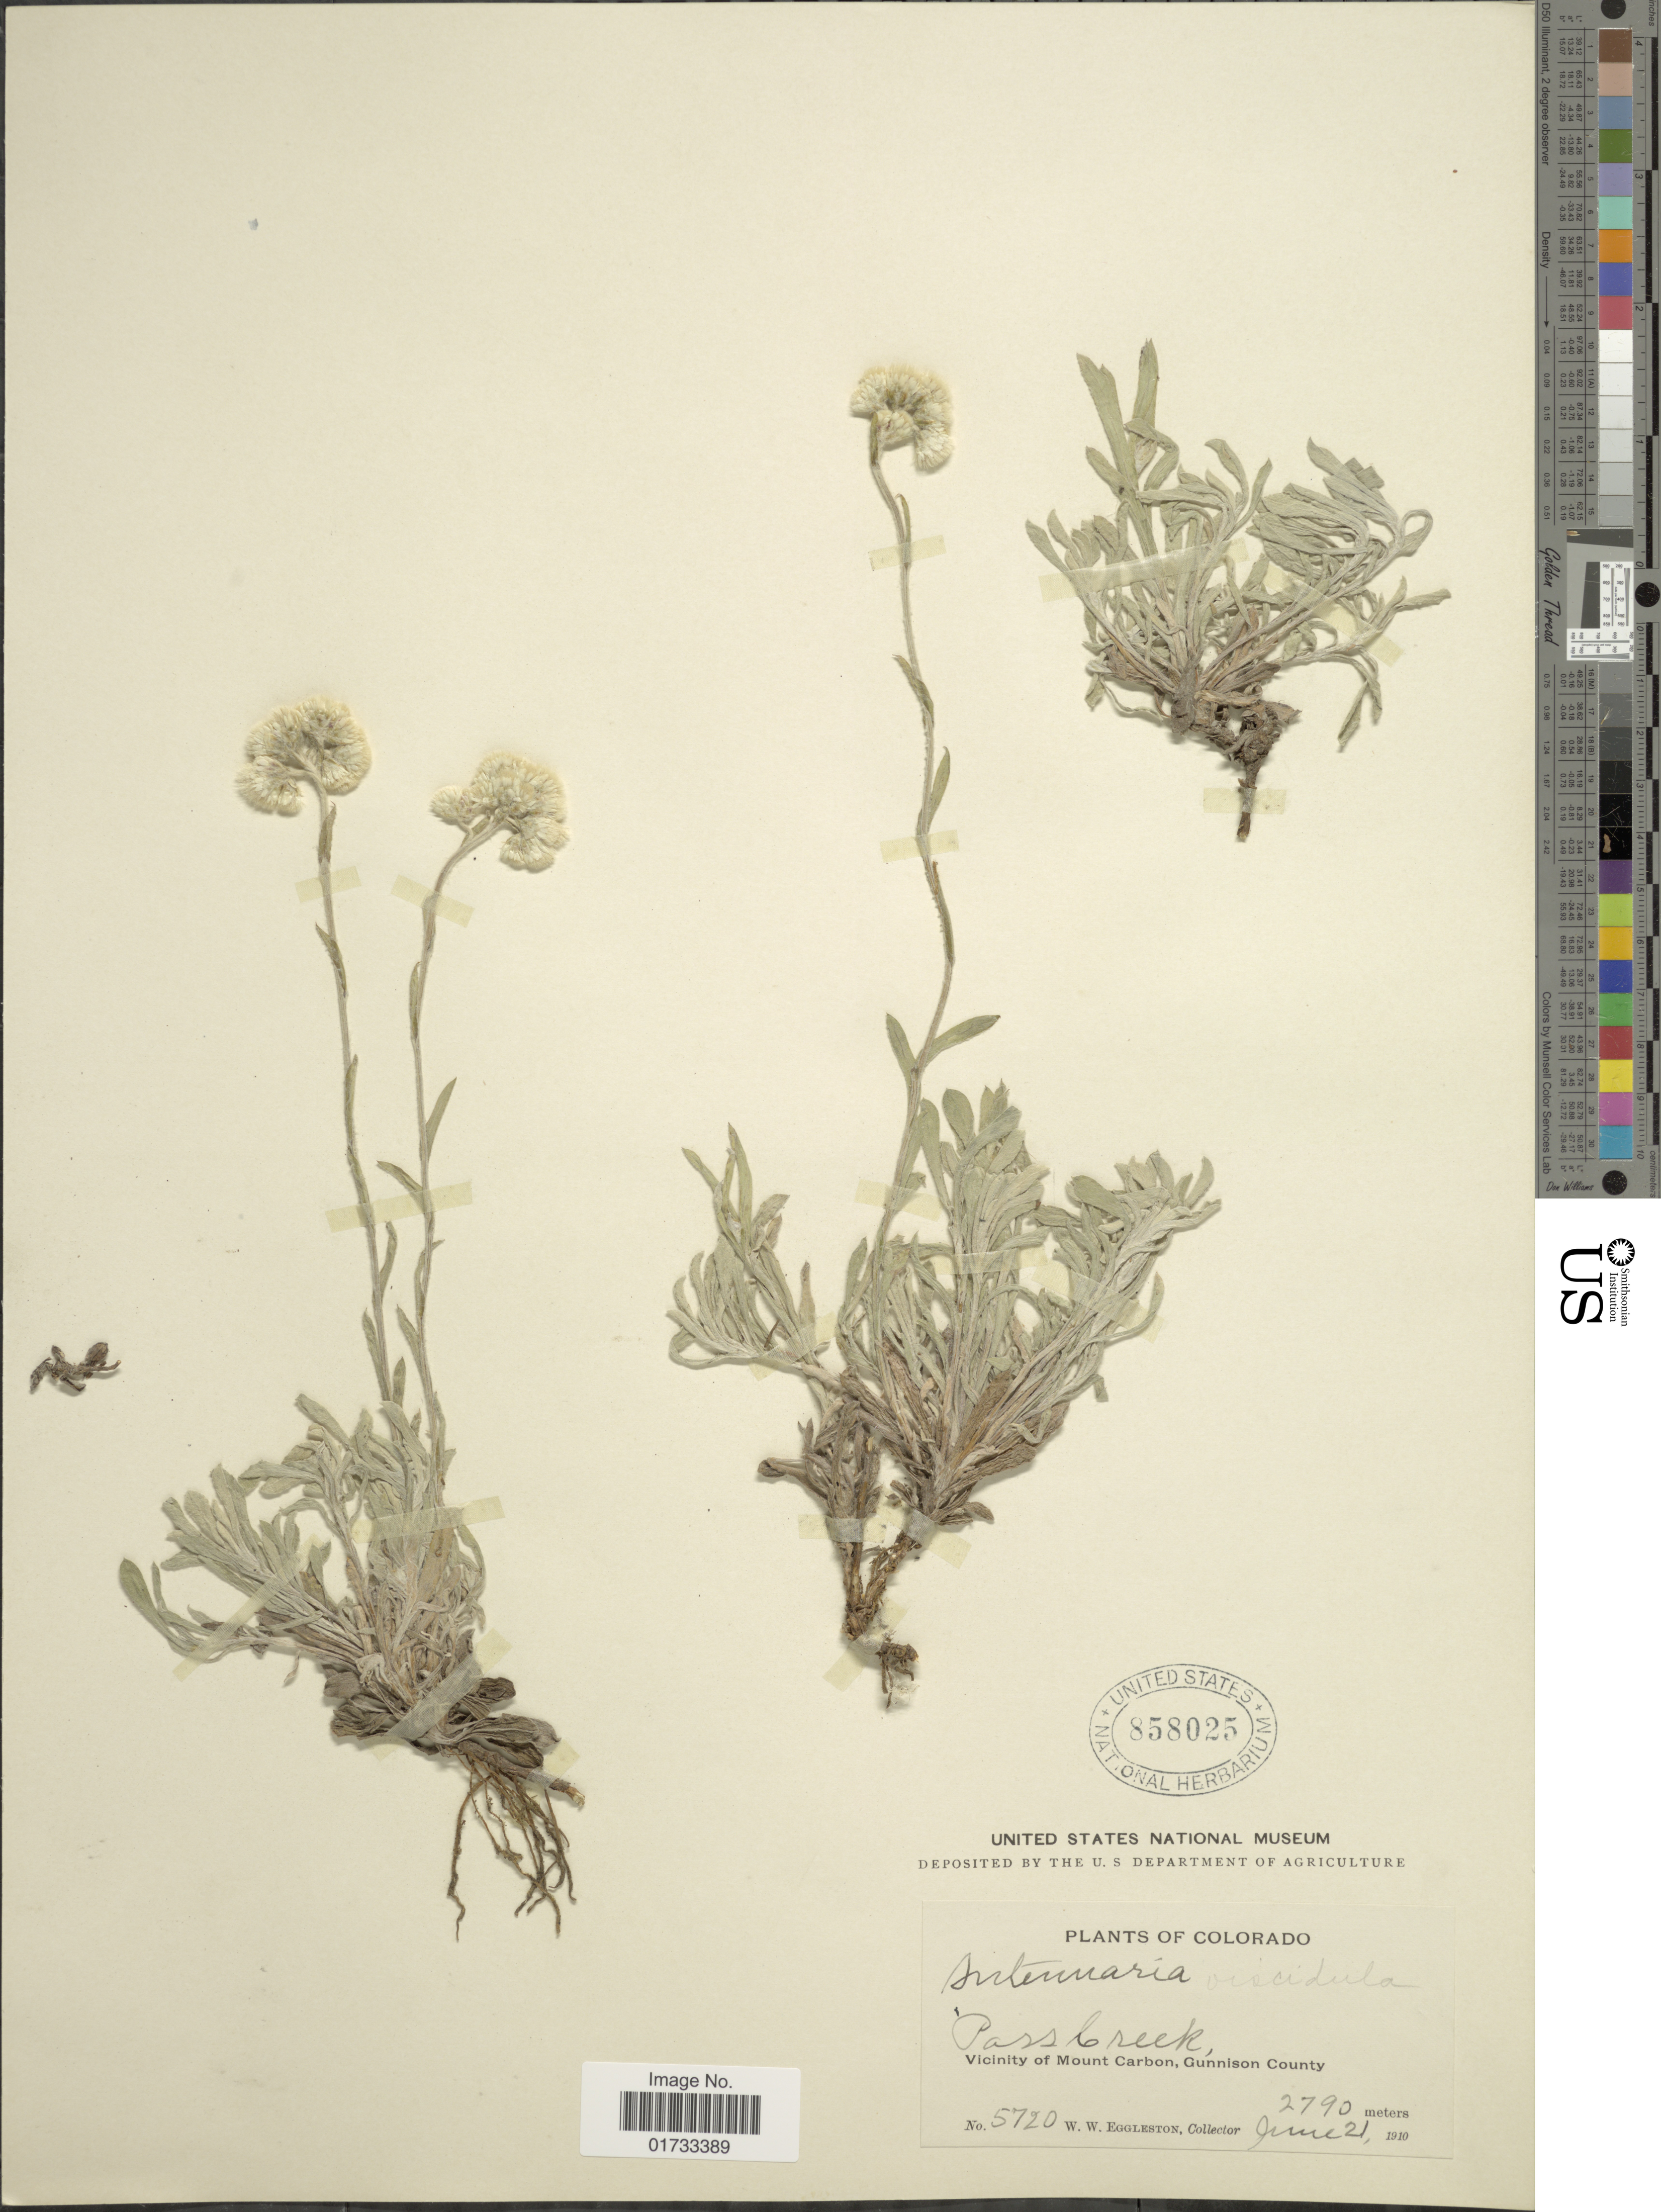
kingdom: Plantae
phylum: Tracheophyta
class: Magnoliopsida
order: Asterales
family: Asteraceae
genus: Antennaria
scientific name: Antennaria viscidula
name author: (E.E. Nelson) A. Nelson ex Rydb.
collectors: W. W. Eggleston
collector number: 5720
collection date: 1910-06-21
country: United States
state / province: Colorado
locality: Pass Creek, Vicinity of Mount Carbon, Gunnison County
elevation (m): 2790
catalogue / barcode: US 858025